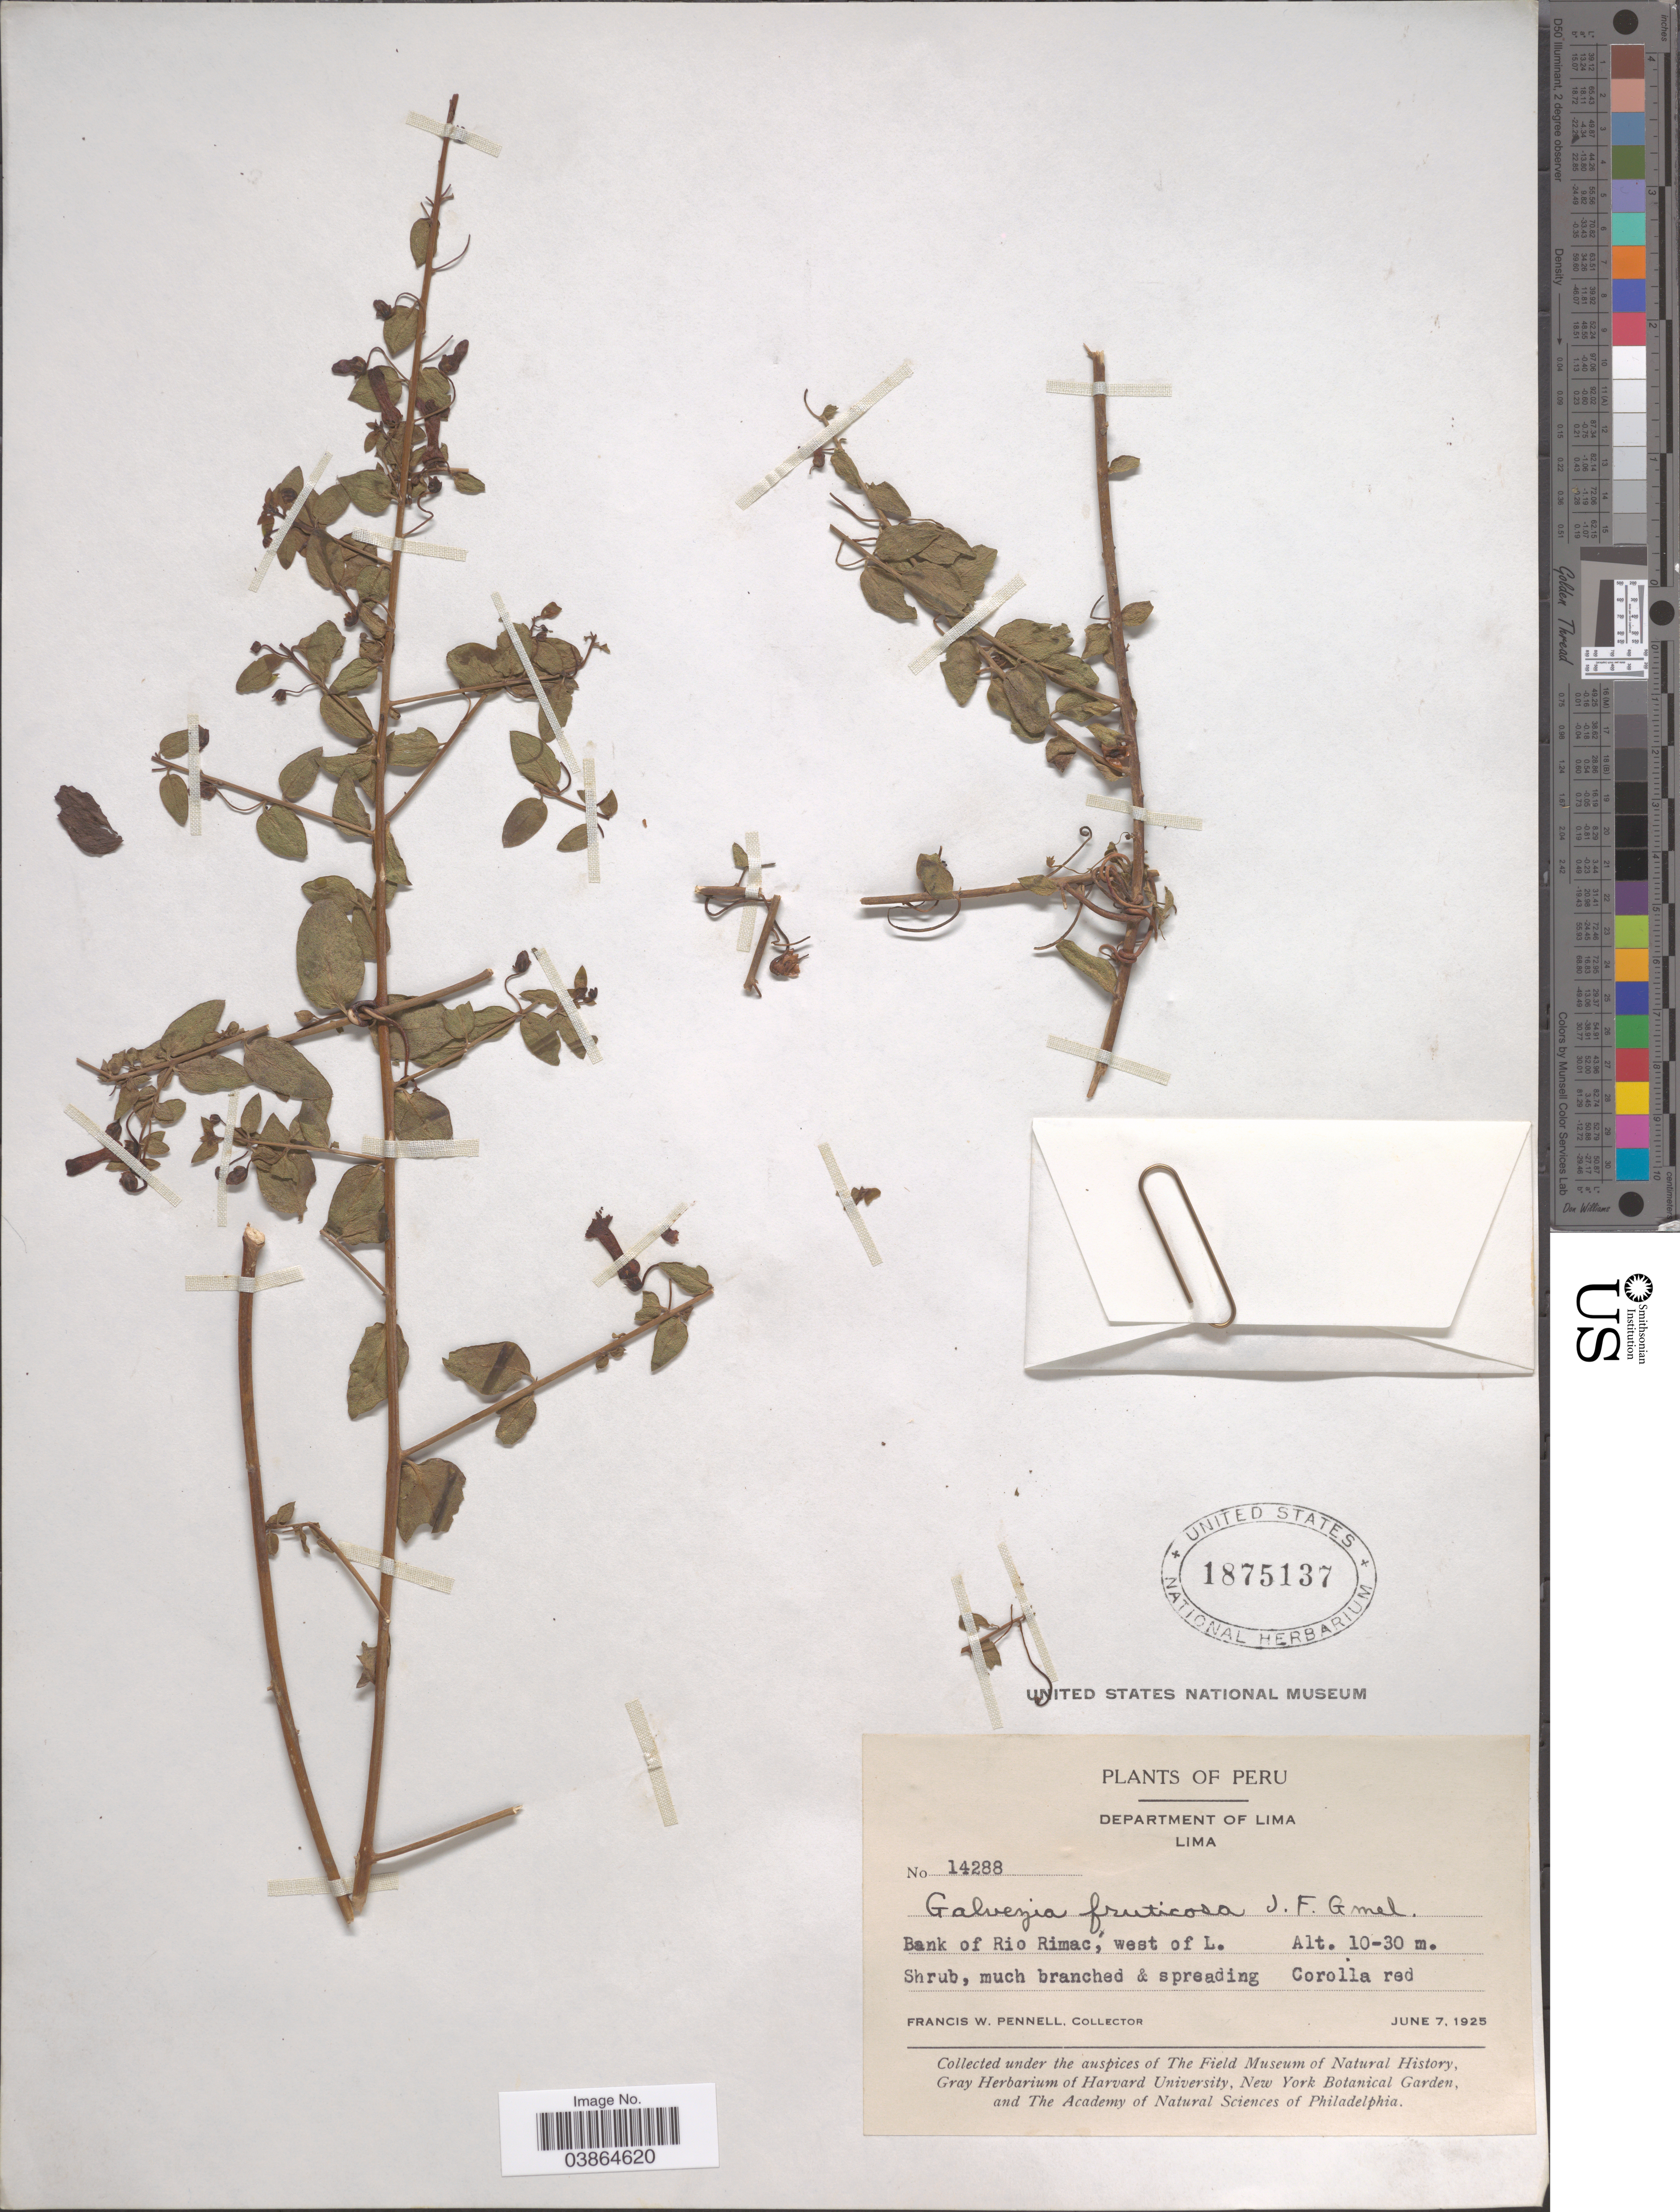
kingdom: Plantae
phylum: Tracheophyta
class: Magnoliopsida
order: Lamiales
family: Plantaginaceae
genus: Galvezia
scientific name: Galvezia fruticosa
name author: J.F. Gmel.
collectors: F. W. Pennell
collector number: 14288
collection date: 1925-06-07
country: Peru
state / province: Lima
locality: Department of Lima. Lima. Bank of Rio Rimac, west of L.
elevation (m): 10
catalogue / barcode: US 1875137